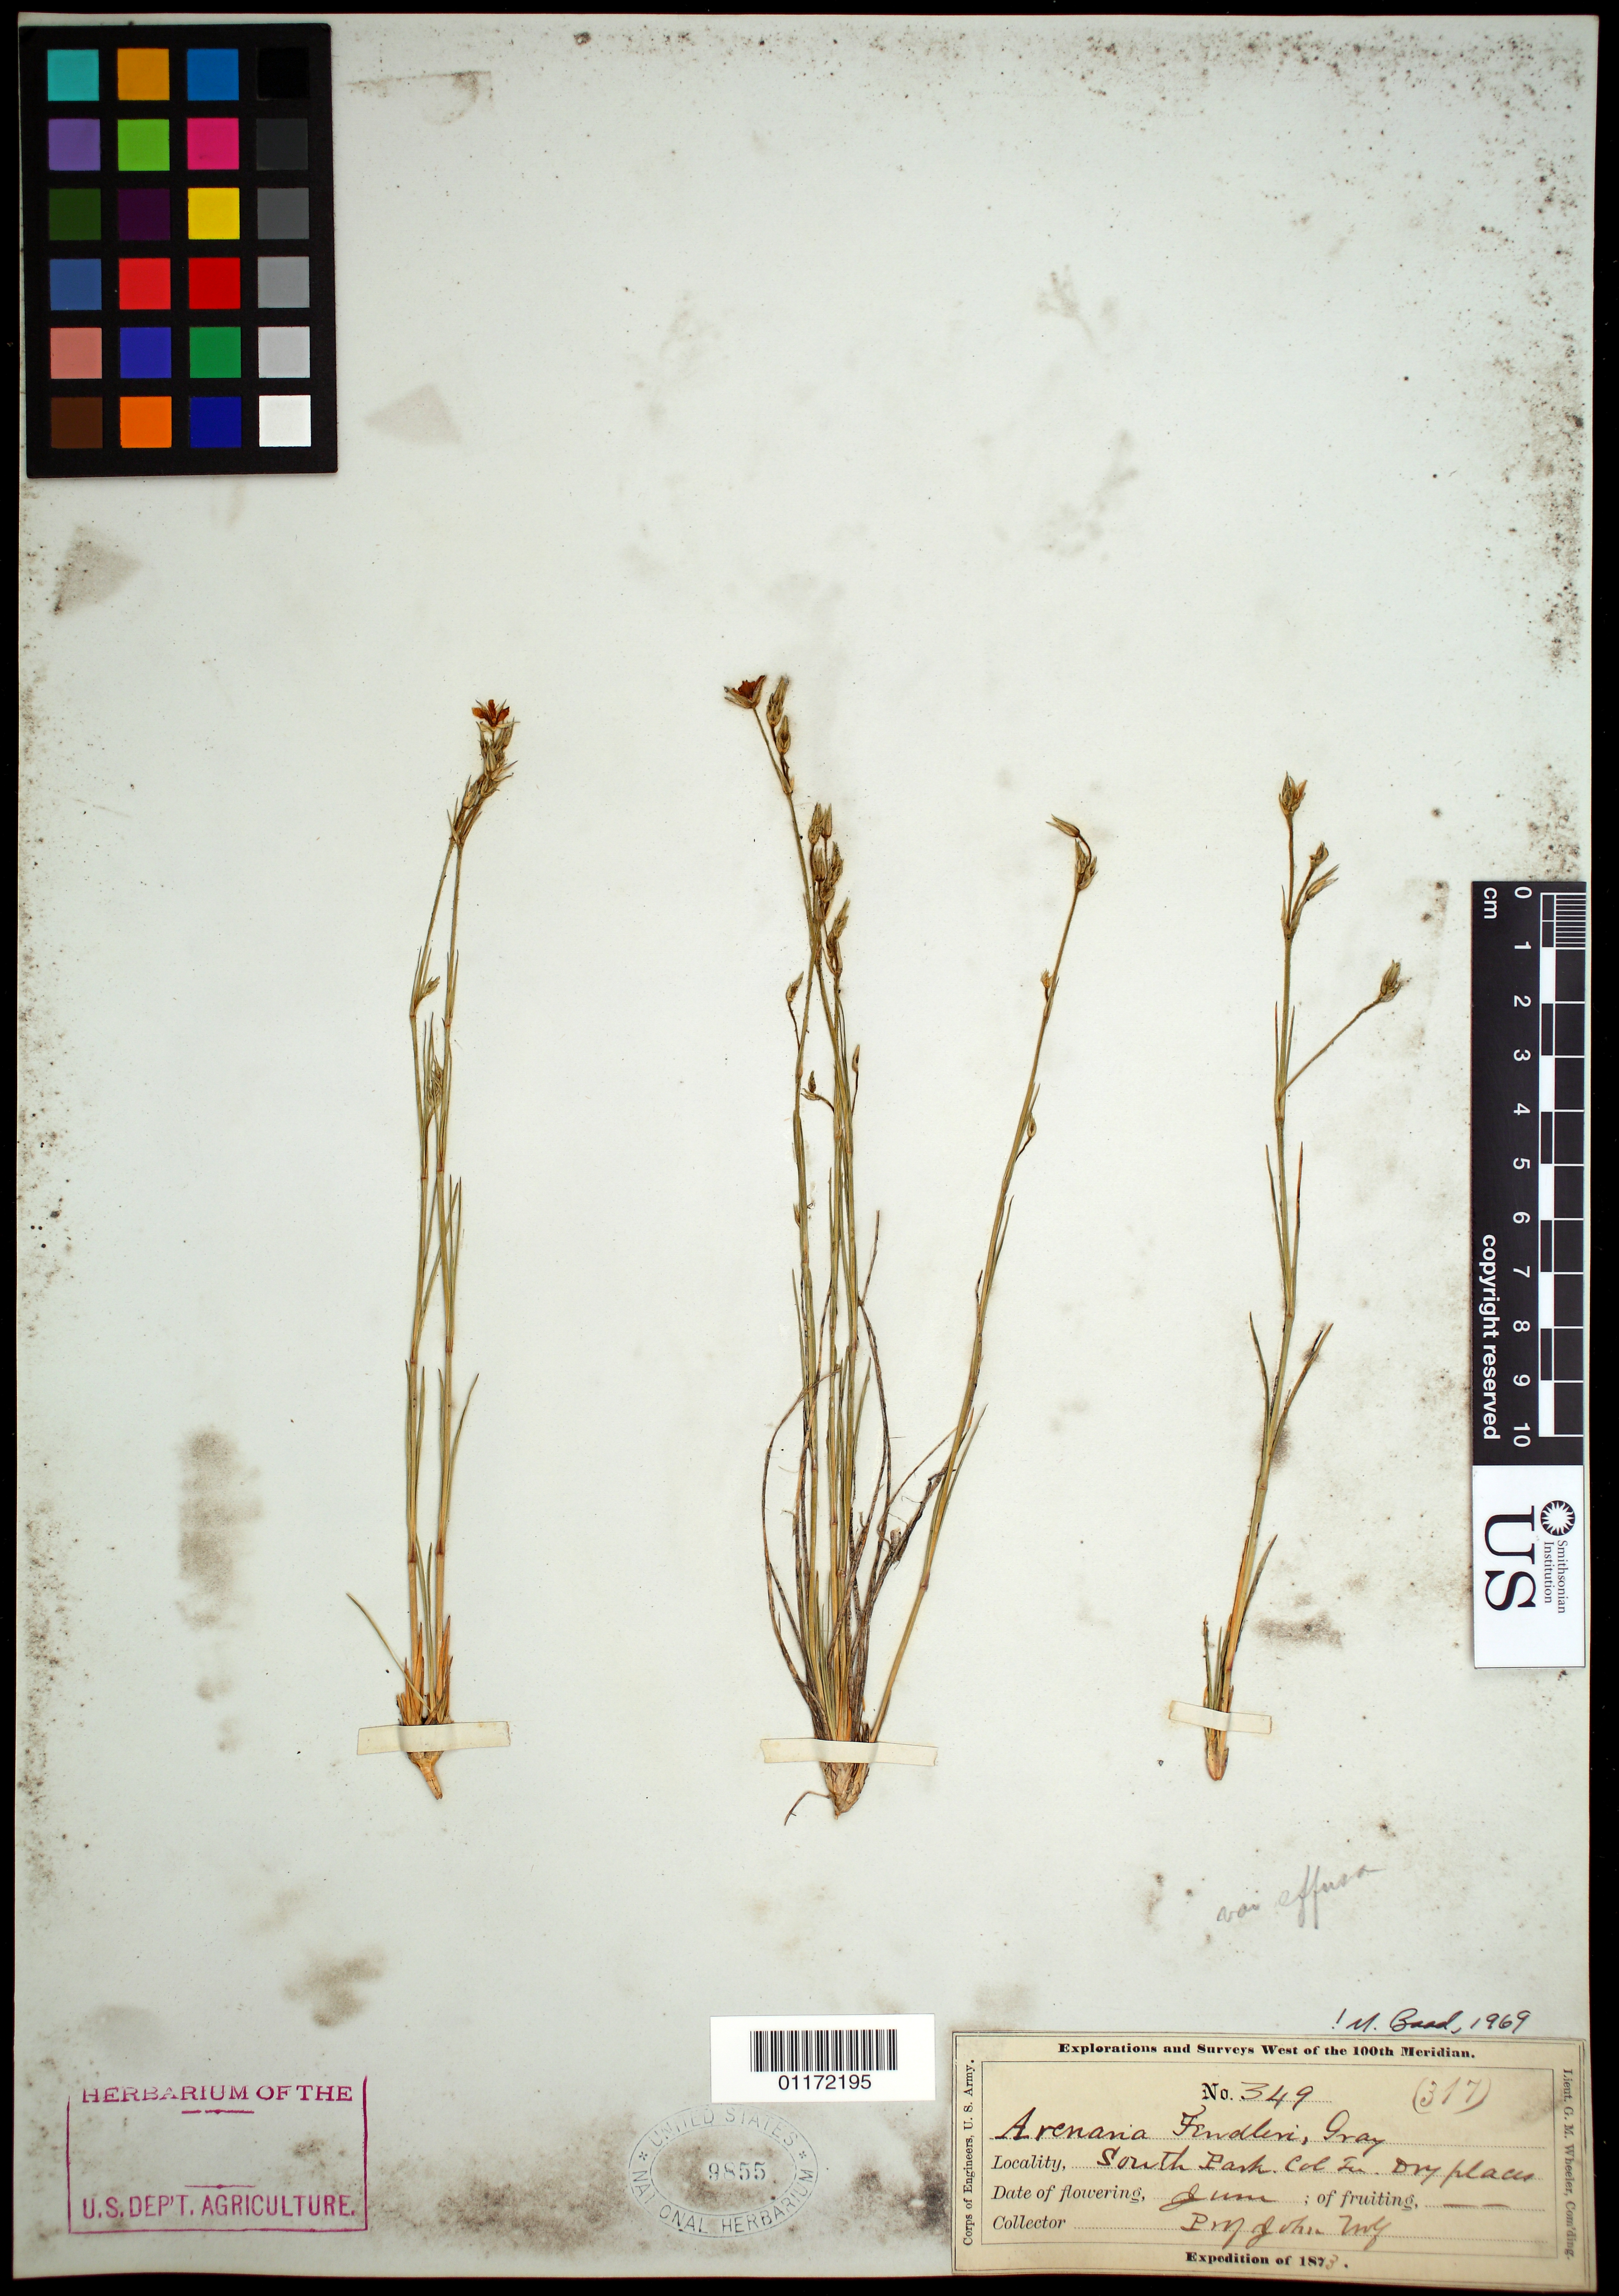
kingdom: Plantae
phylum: Tracheophyta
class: Magnoliopsida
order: Caryophyllales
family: Caryophyllaceae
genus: Eremogone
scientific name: Eremogone fendleri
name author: (A. Gray) Ikonn.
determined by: U.S. National Herbarium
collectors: J. Wolf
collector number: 349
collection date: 1873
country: United States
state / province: Colorado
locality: South Park.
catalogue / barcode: US 9855